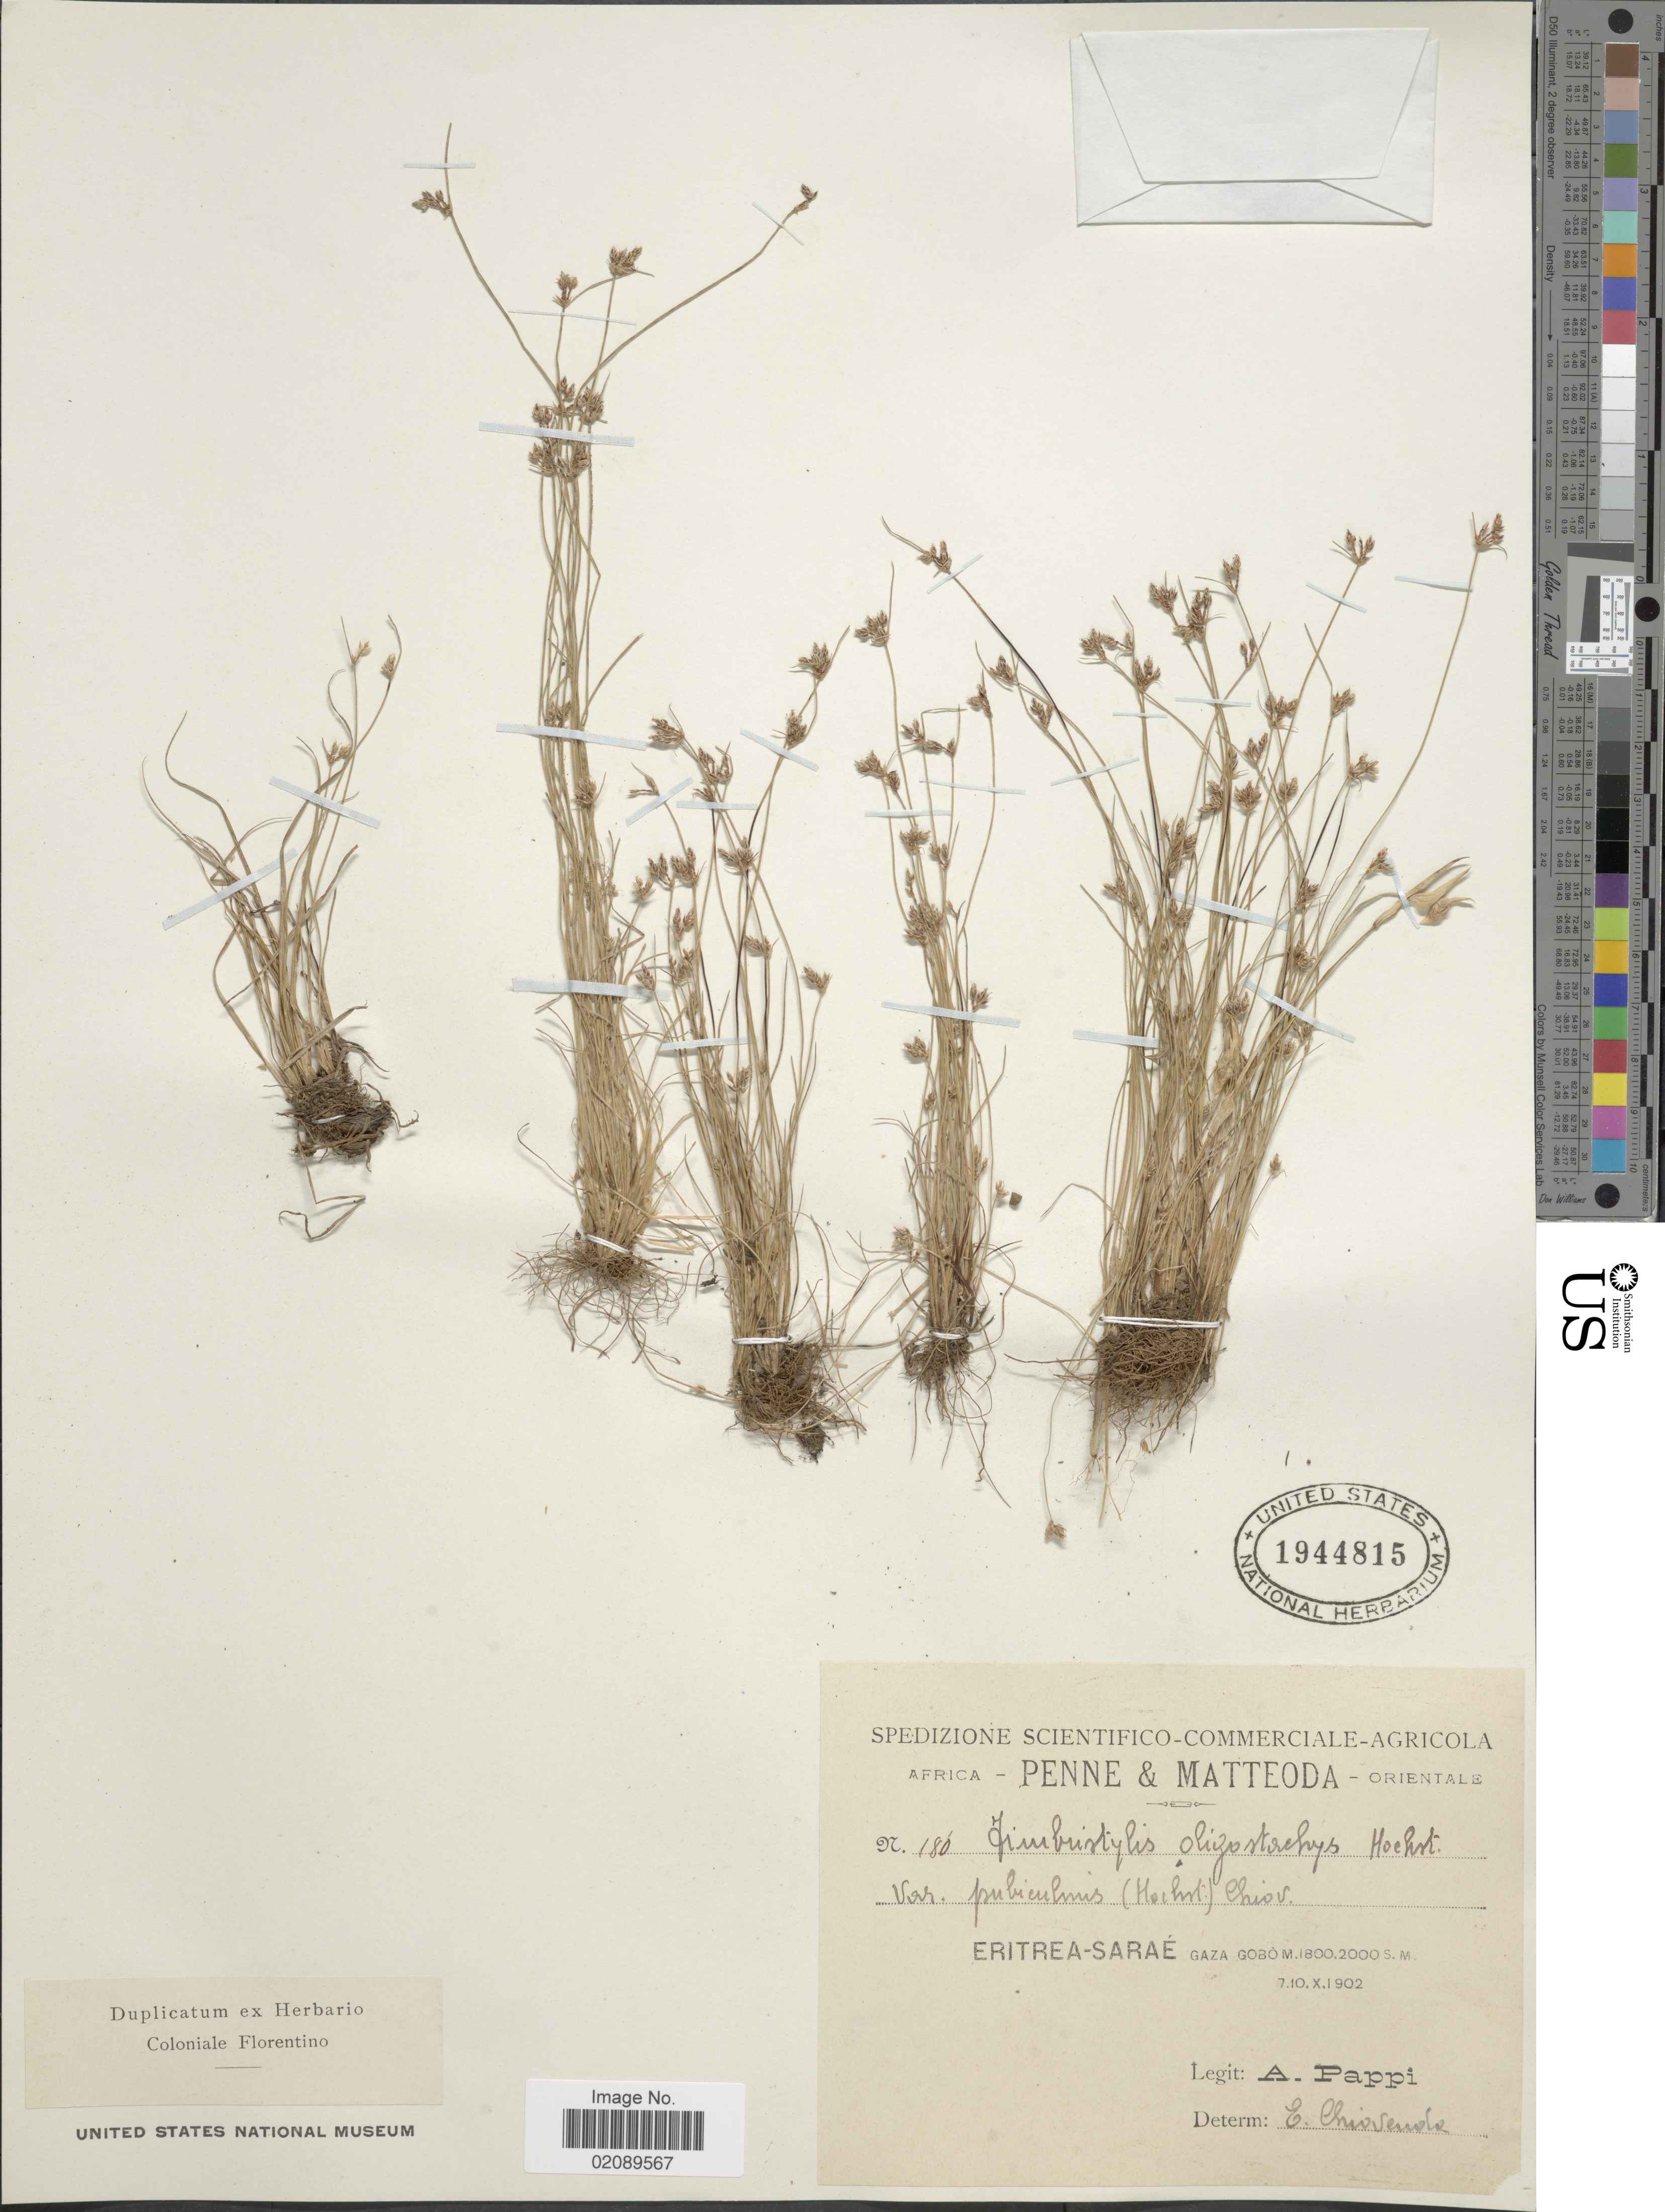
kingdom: Plantae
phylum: Tracheophyta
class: Liliopsida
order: Poales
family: Cyperaceae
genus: Bulbostylis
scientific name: Bulbostylis hispidula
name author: (Vahl) R.W. Haines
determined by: Strong, Mark T., (BOT), Smithsonian Institution - National Museum of Natural History (UNITED STATES)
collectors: A. Pappi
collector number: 180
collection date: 1902-10-07/1902-10-10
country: Eritrea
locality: Penne & Matteoda, Eritrea-Sarae, Gaza Gobo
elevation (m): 1800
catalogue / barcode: US 1944815